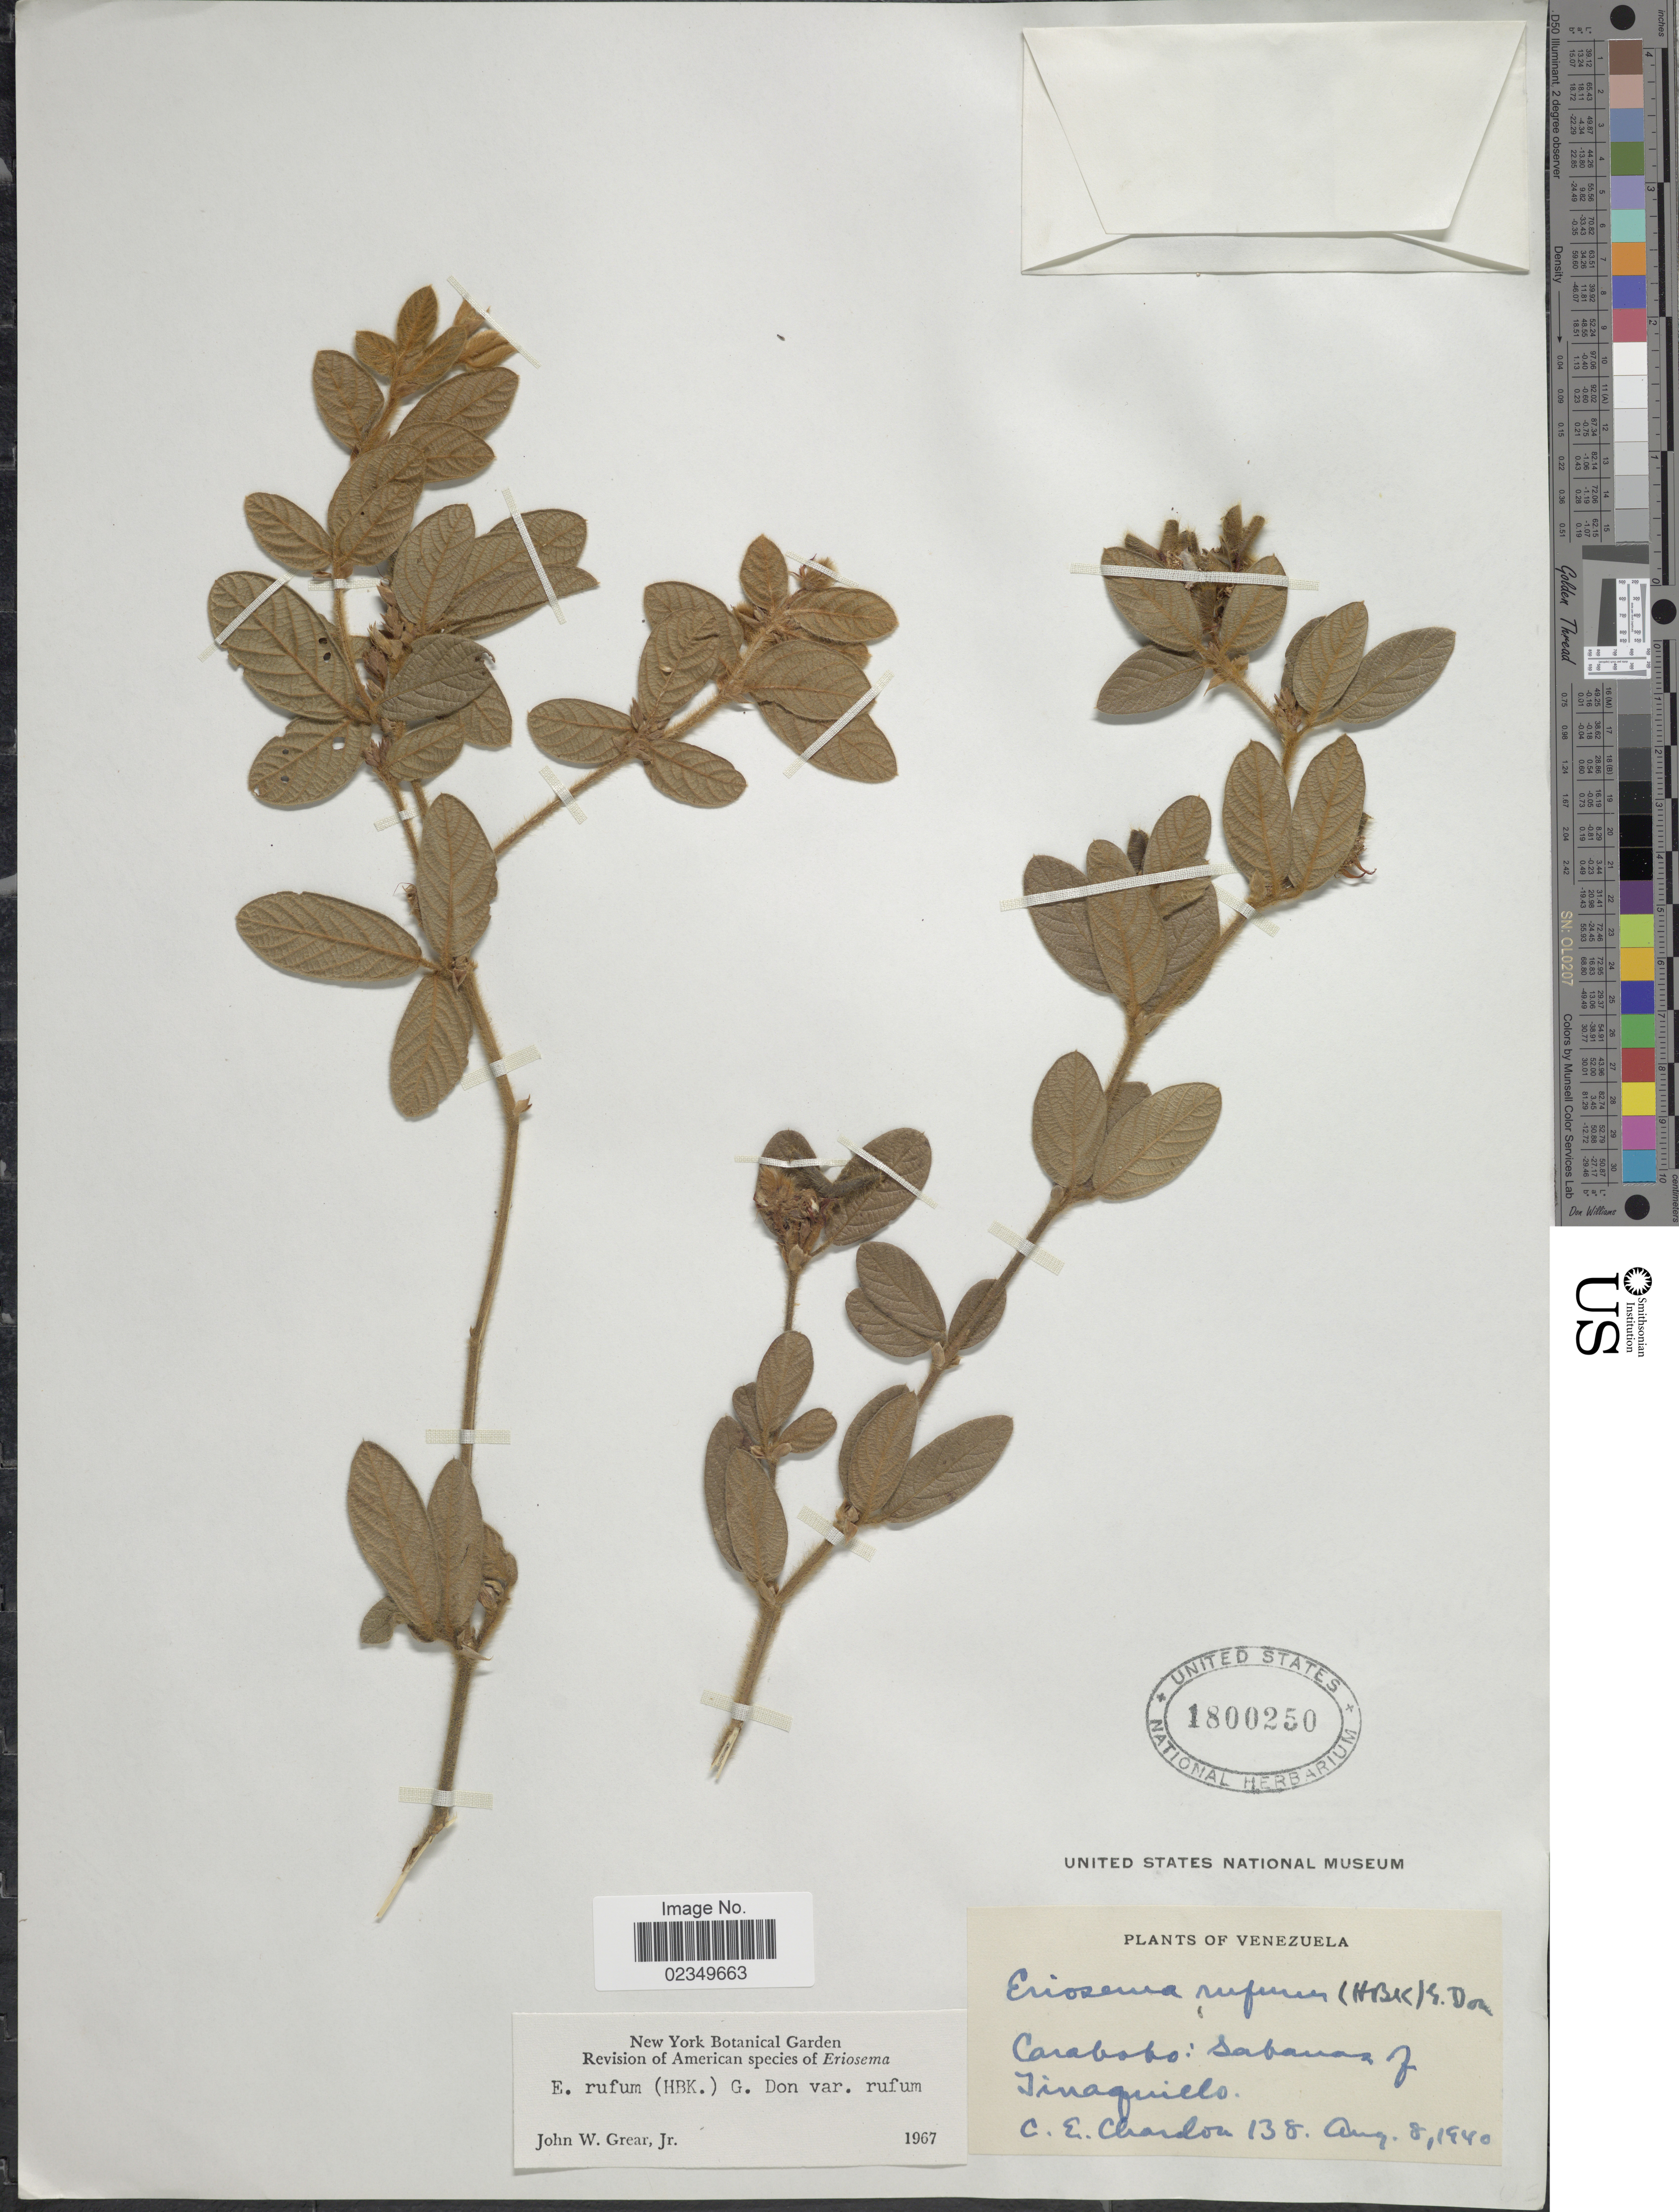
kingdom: Plantae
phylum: Tracheophyta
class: Magnoliopsida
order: Fabales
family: Fabaceae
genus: Eriosema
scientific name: Eriosema rufum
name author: (Kunth) G. Don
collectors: C. E. Chardón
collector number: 138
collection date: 1940-08-08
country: Venezuela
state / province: Carabobo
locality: Carabobo, Sabanas of Jinaquillo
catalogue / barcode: US 1800250